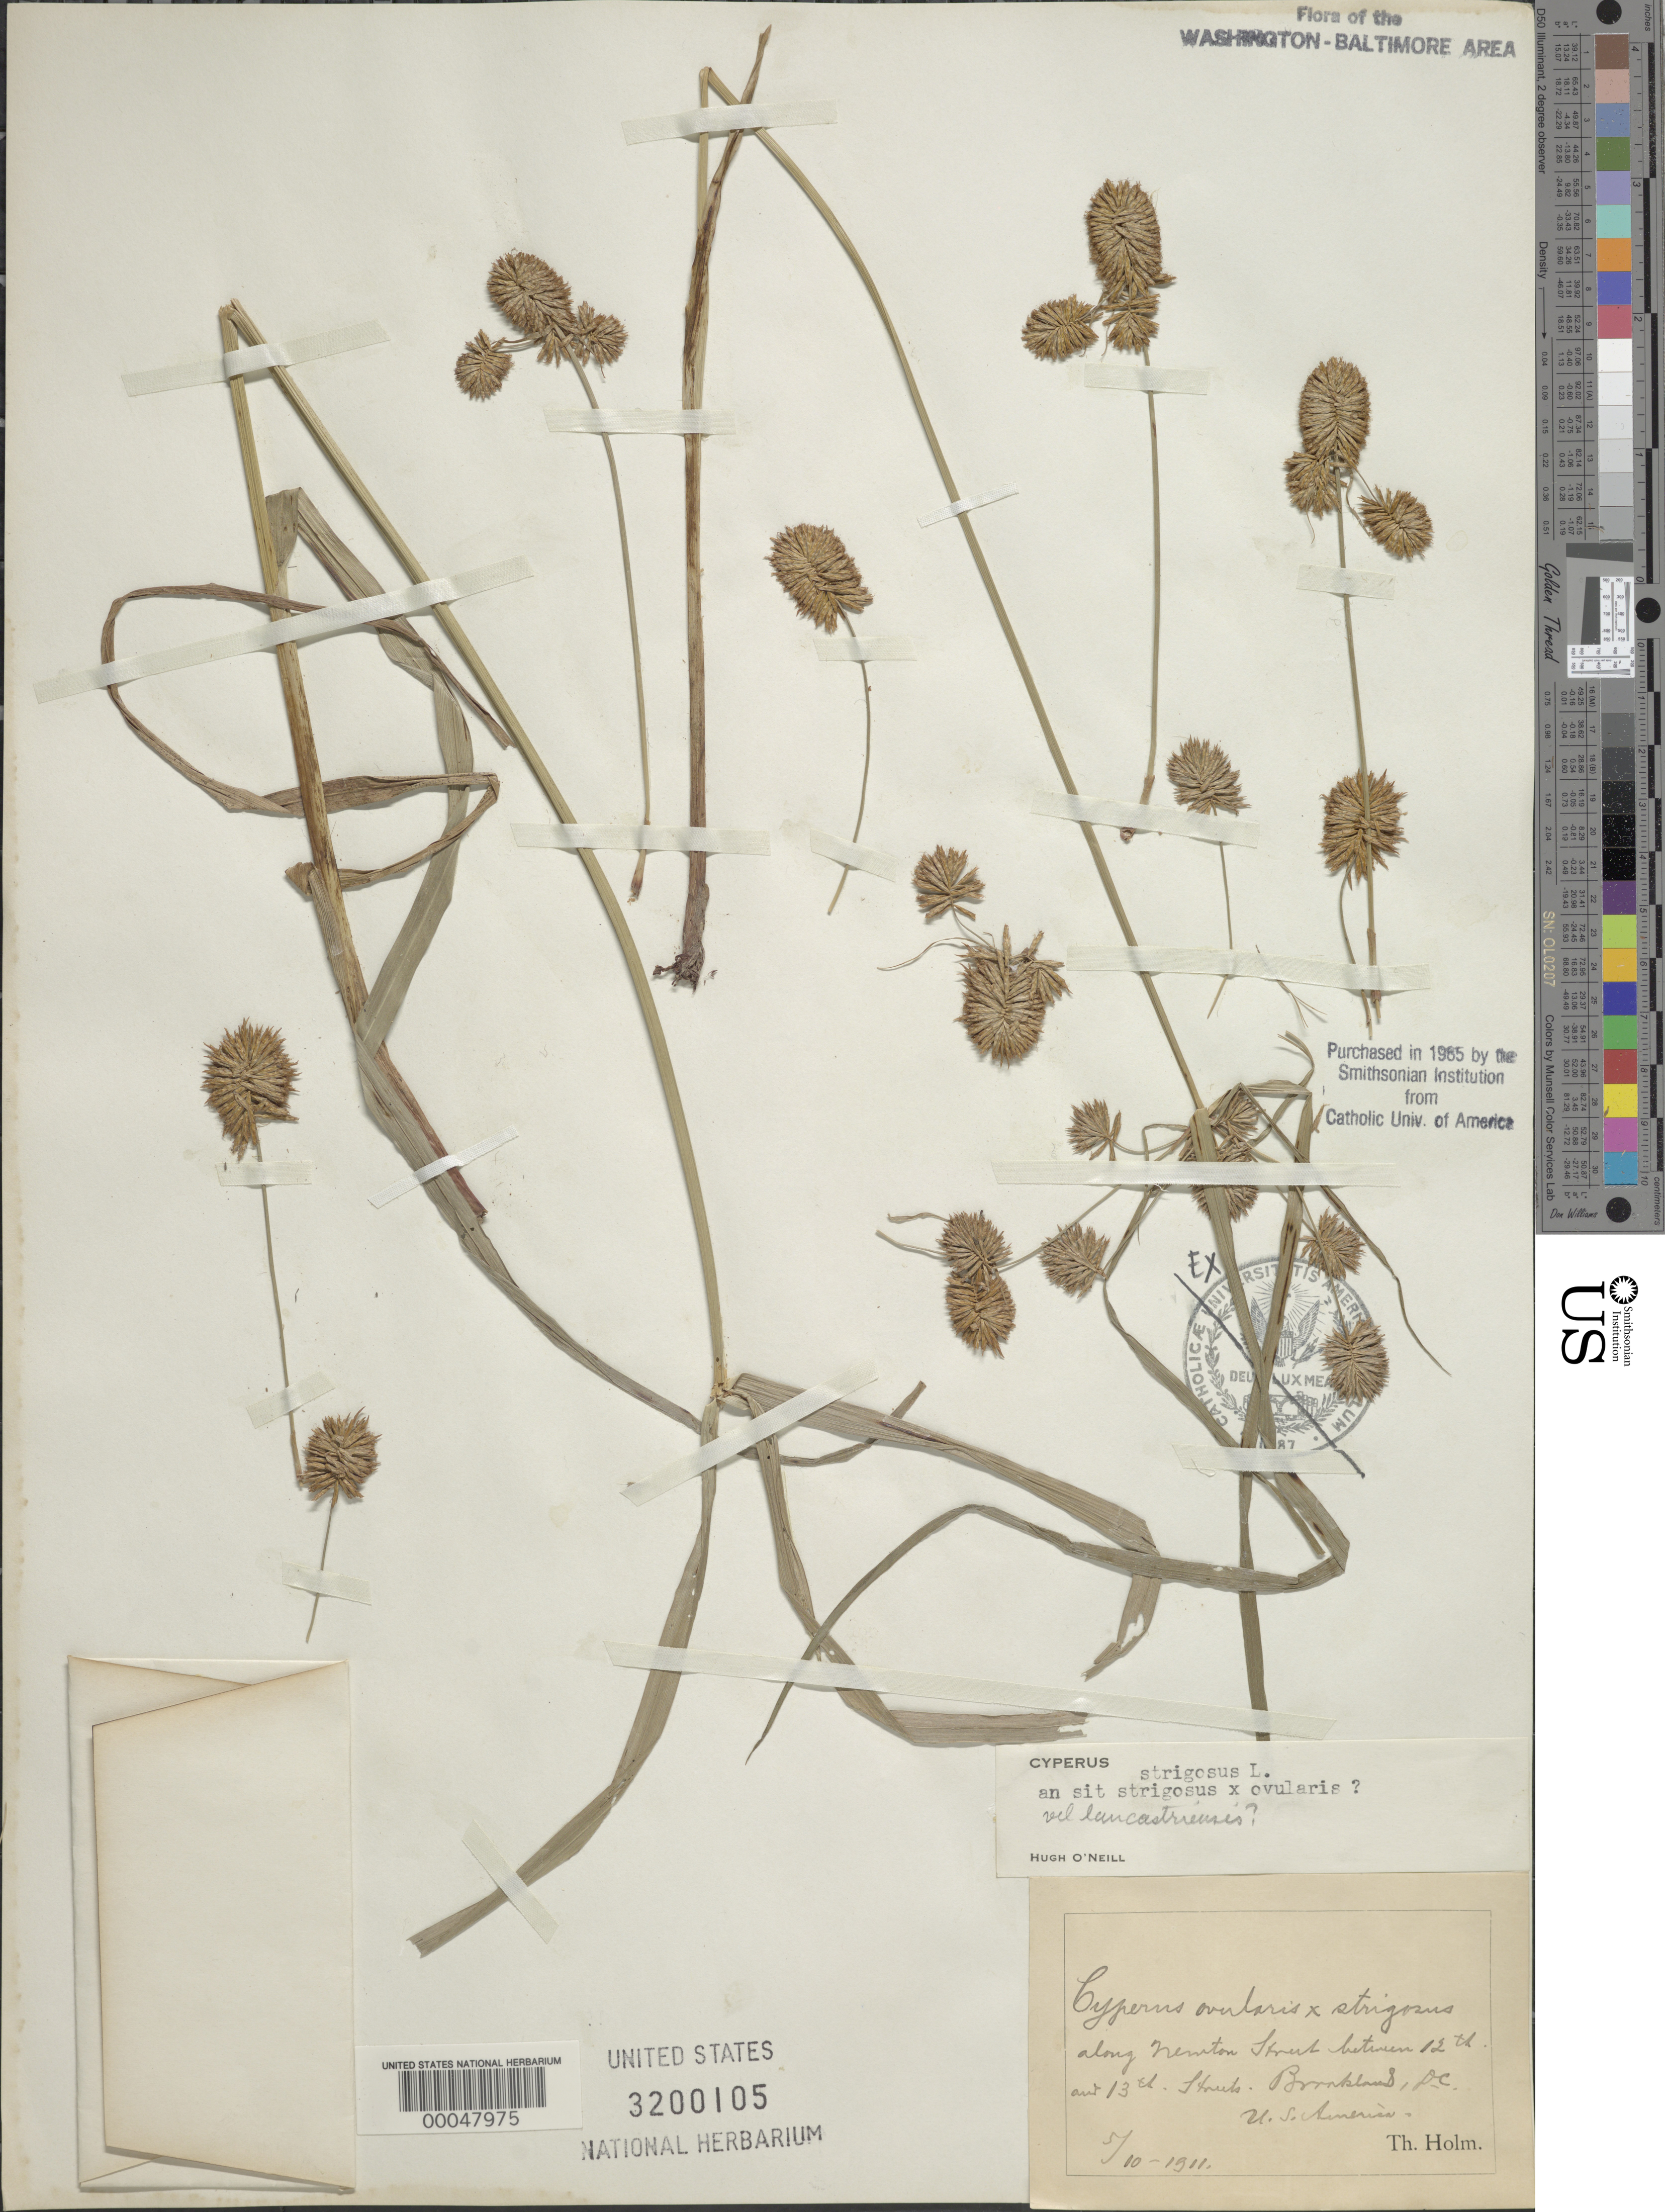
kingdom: Plantae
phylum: Tracheophyta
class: Liliopsida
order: Poales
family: Cyperaceae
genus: Cyperus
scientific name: Cyperus strigosus L.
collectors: T. Holm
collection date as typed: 10 May 1911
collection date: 1911-05-10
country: United States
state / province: District of Columbia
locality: Brookland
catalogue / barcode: US 3200105